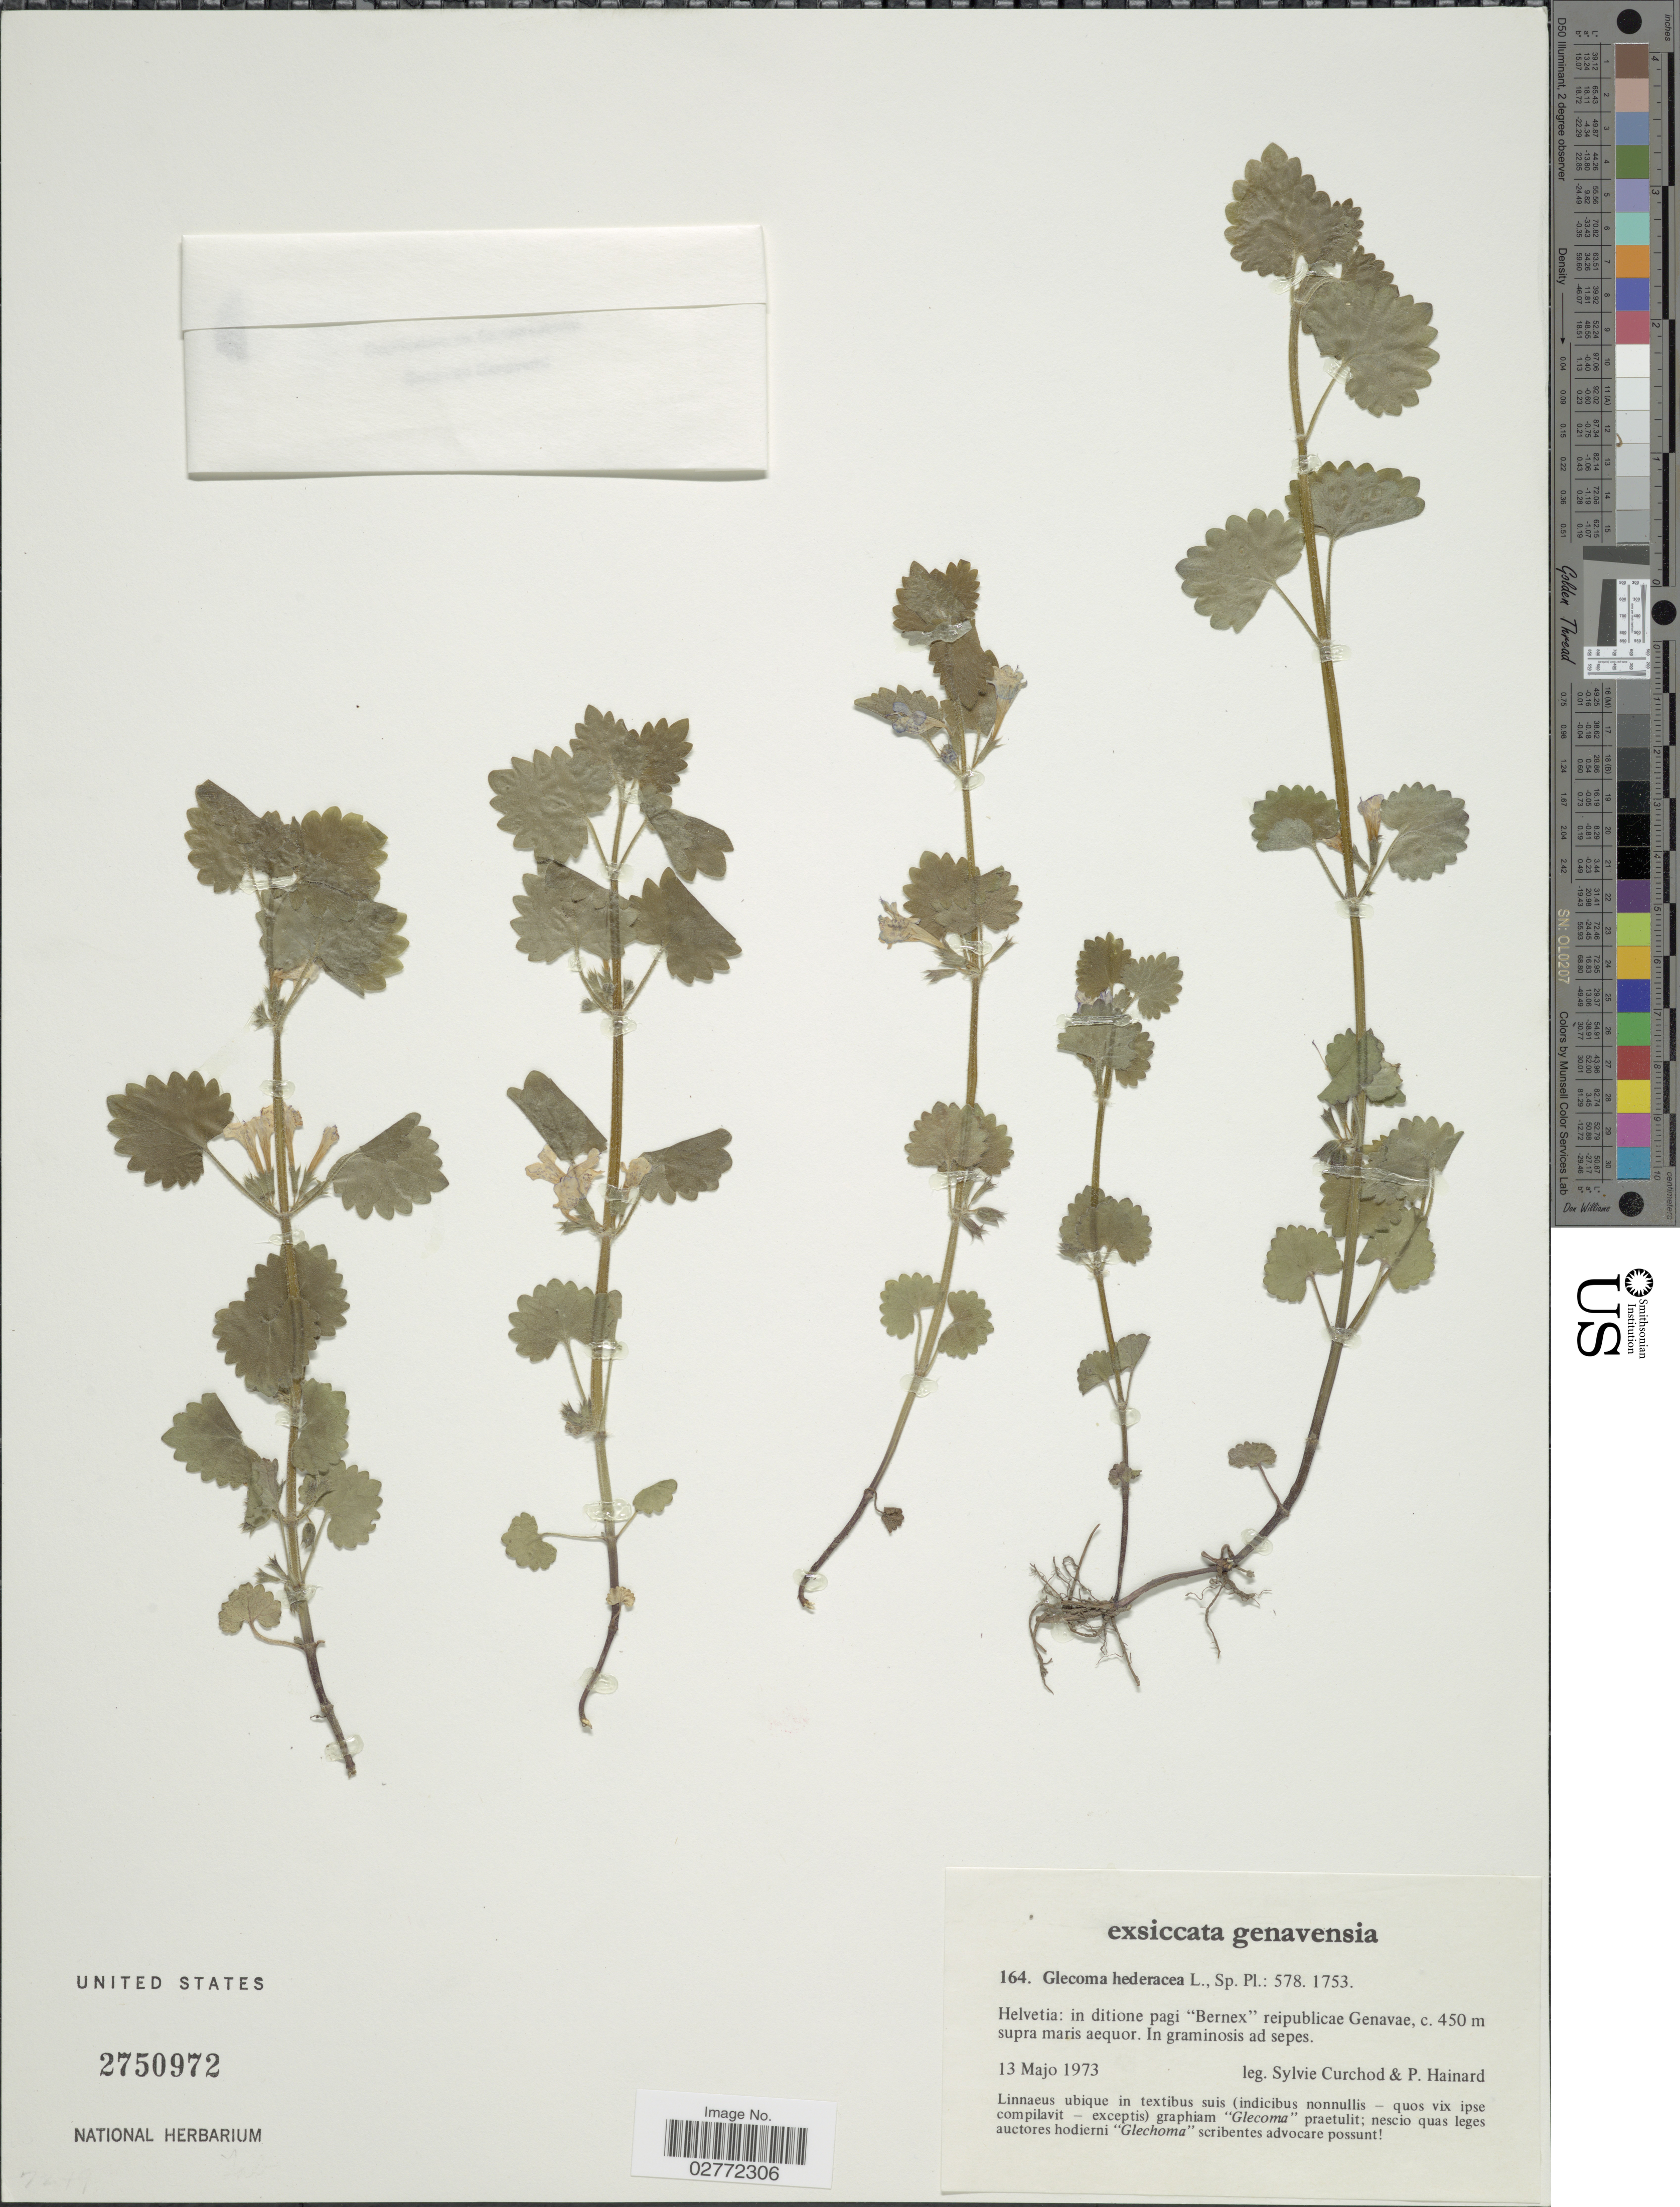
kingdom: Plantae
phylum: Tracheophyta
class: Magnoliopsida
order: Lamiales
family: Lamiaceae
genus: Glechoma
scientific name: Glechoma hederacea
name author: L.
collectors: S. Curchod & P. Hainard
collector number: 164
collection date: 1973-05-13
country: Switzerland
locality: Genavensia. Helvetia: in ditione pagi "Bernex" reipublicae Genavae. In graminosis ad sepes.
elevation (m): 450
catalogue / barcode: US 2750972